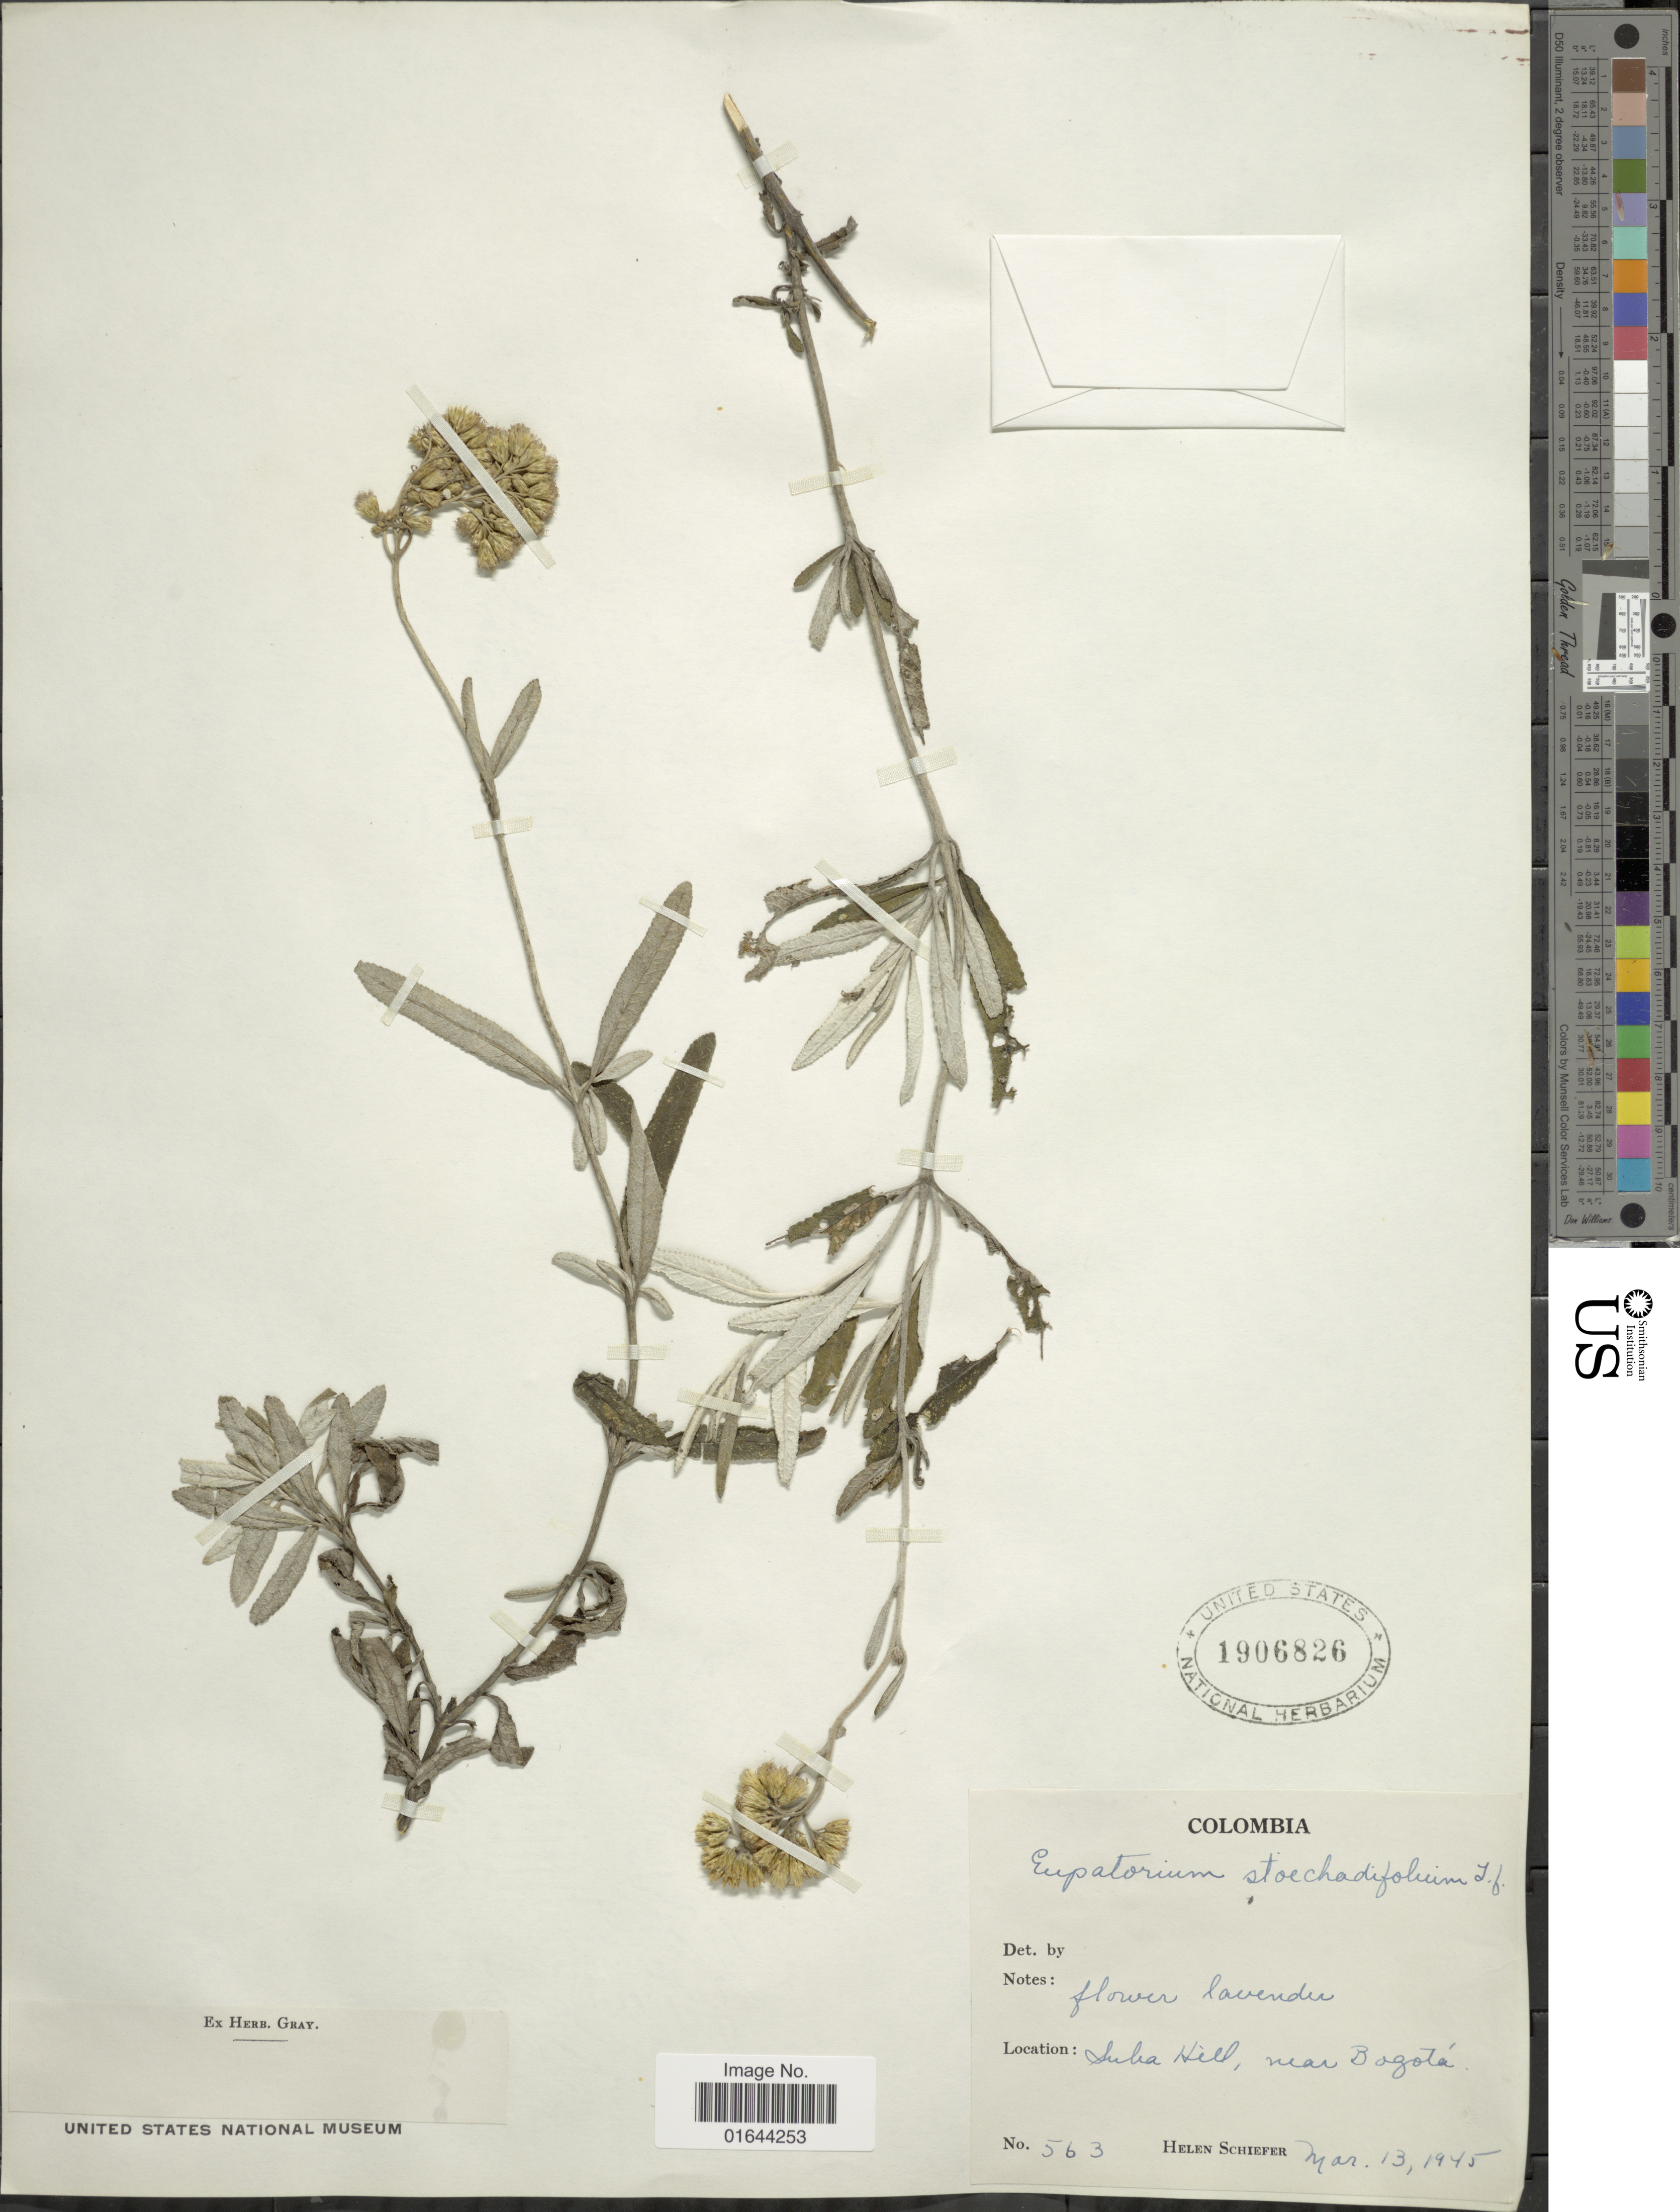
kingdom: Plantae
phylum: Tracheophyta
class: Magnoliopsida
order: Asterales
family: Asteraceae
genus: Lourteigia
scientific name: Lourteigia stoechadifolia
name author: (L. f.) R.M. King & H. Rob.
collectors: H. Schiefer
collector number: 563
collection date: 1945-03-13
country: Colombia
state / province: Bogota D.C.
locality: Columbia. Suba Hill, near Bogota.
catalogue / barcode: US 1906826